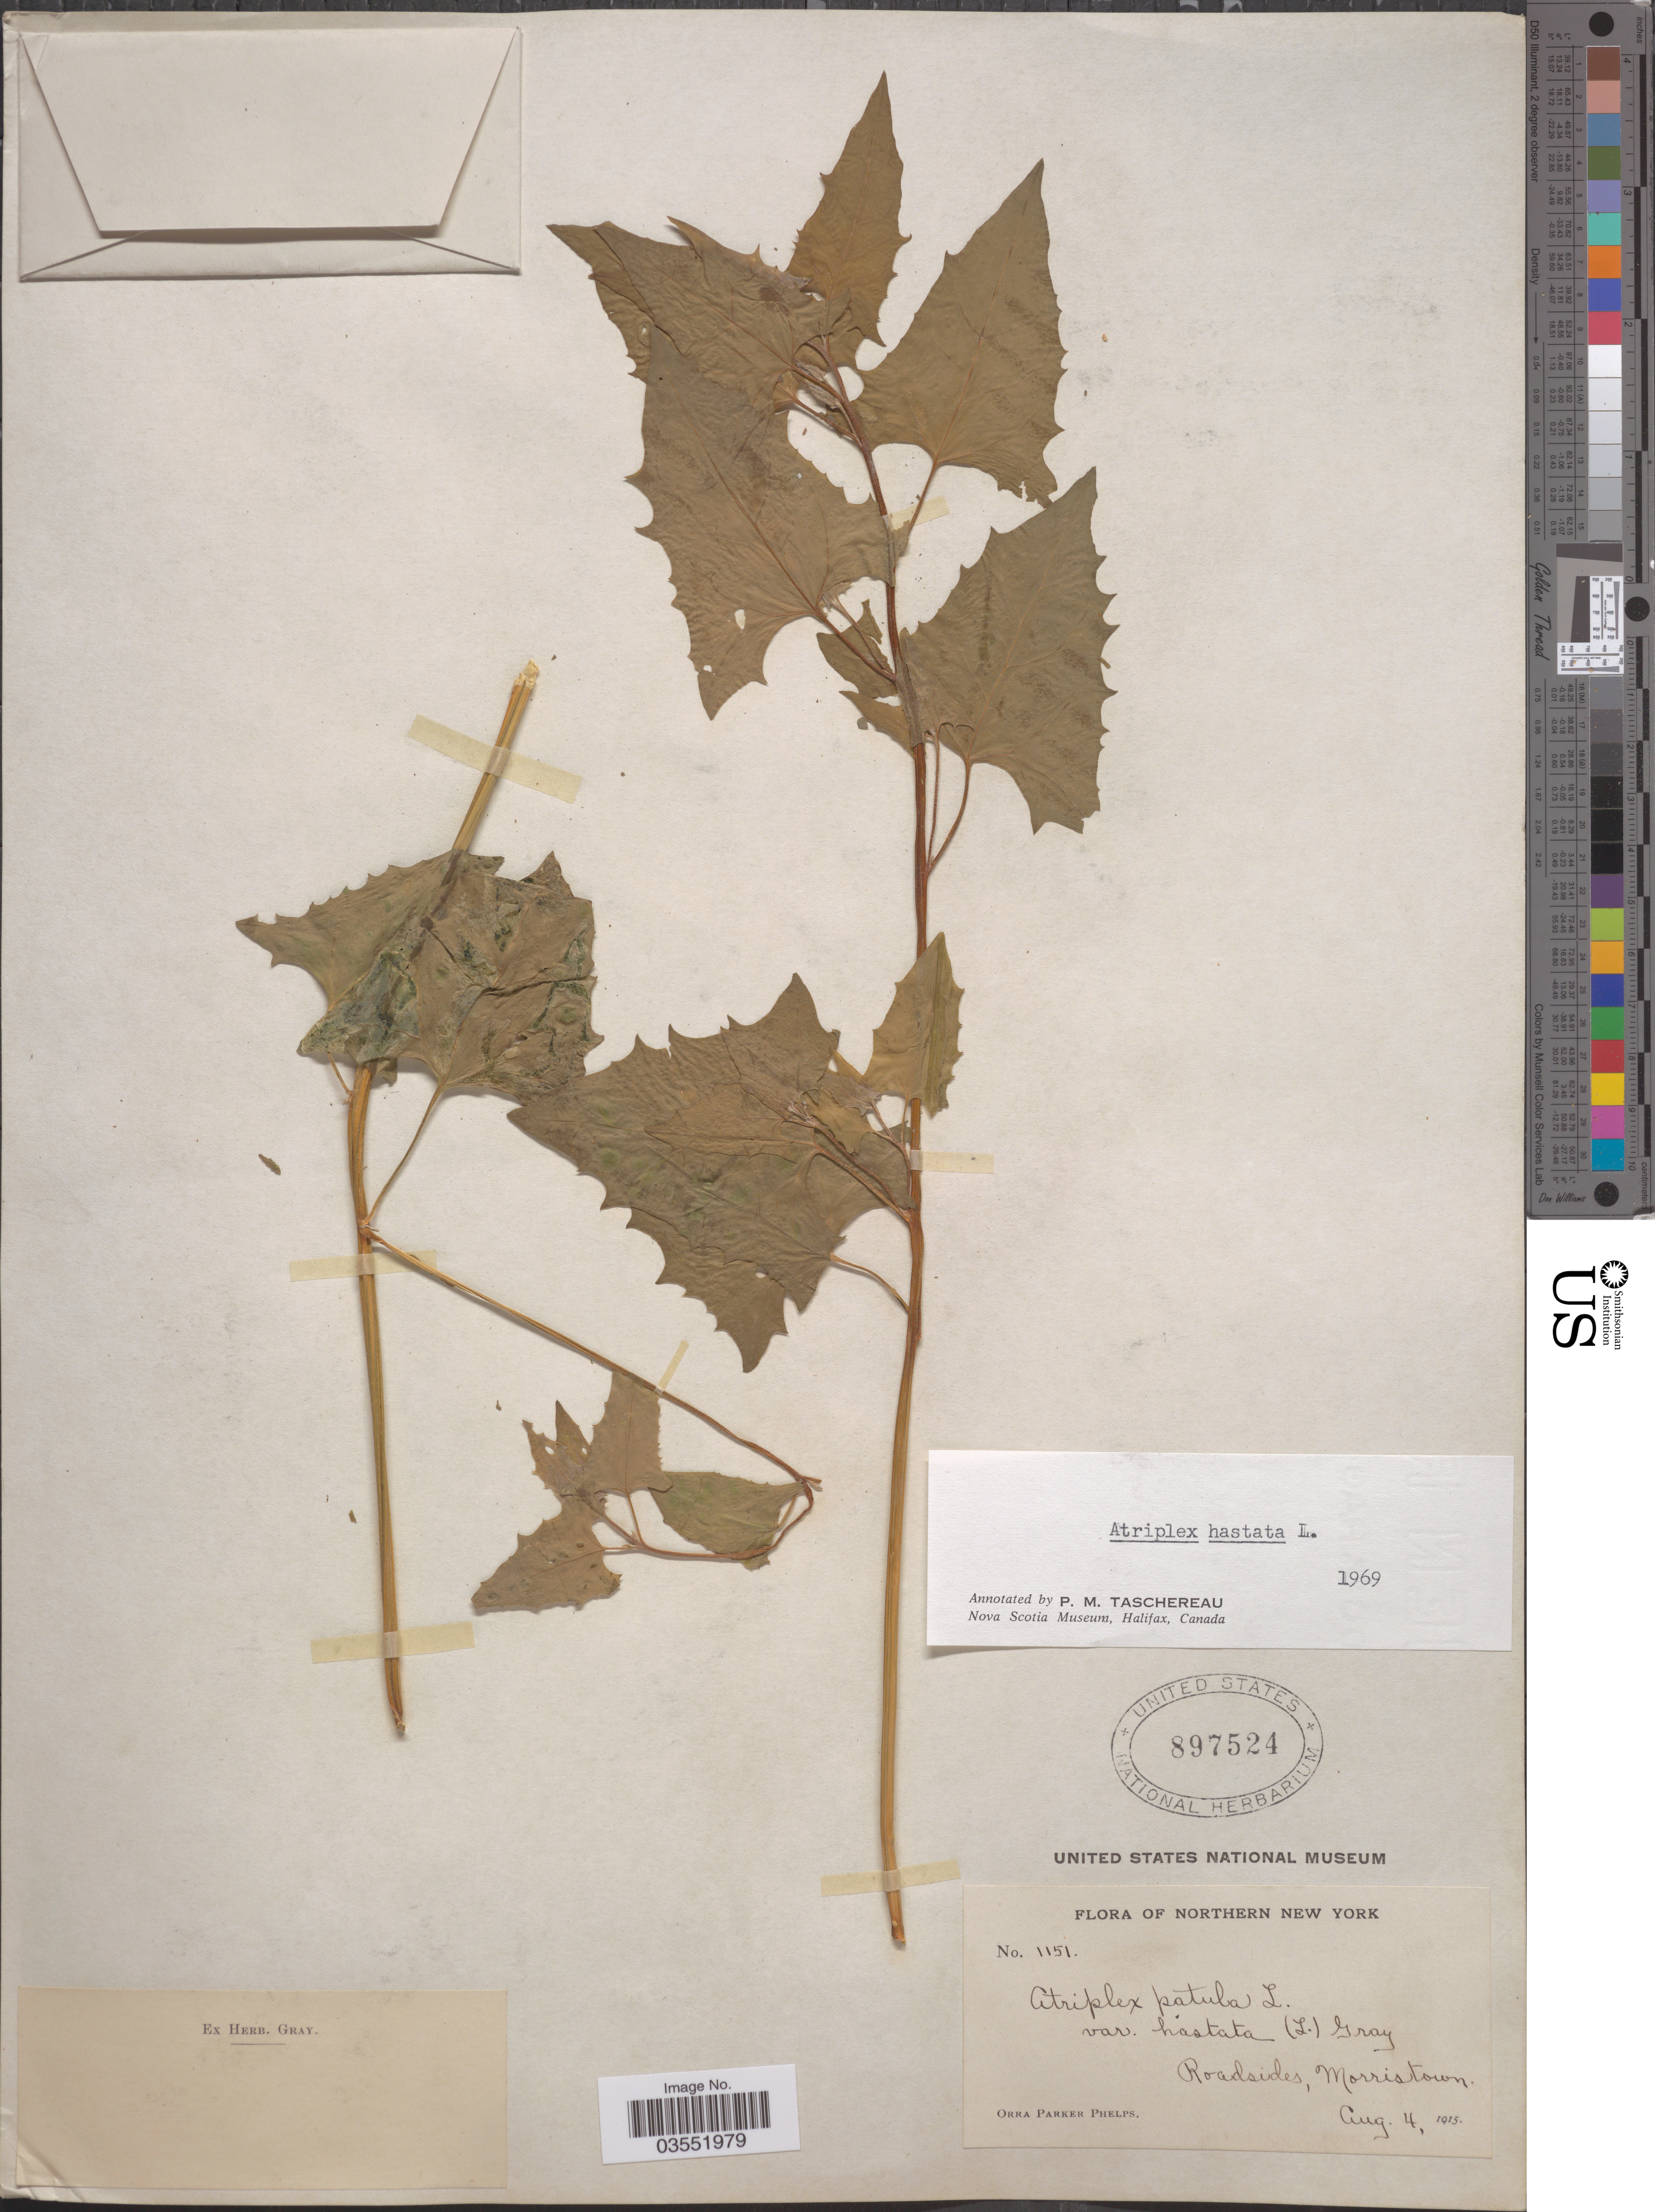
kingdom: Plantae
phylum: Tracheophyta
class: Magnoliopsida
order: Caryophyllales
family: Amaranthaceae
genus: Atriplex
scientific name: Atriplex hastata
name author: L.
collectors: O. P. Phelps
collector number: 1151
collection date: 1915-08-04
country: United States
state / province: New York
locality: Northern New York. Roadsides, Morristown.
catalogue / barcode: US 897524